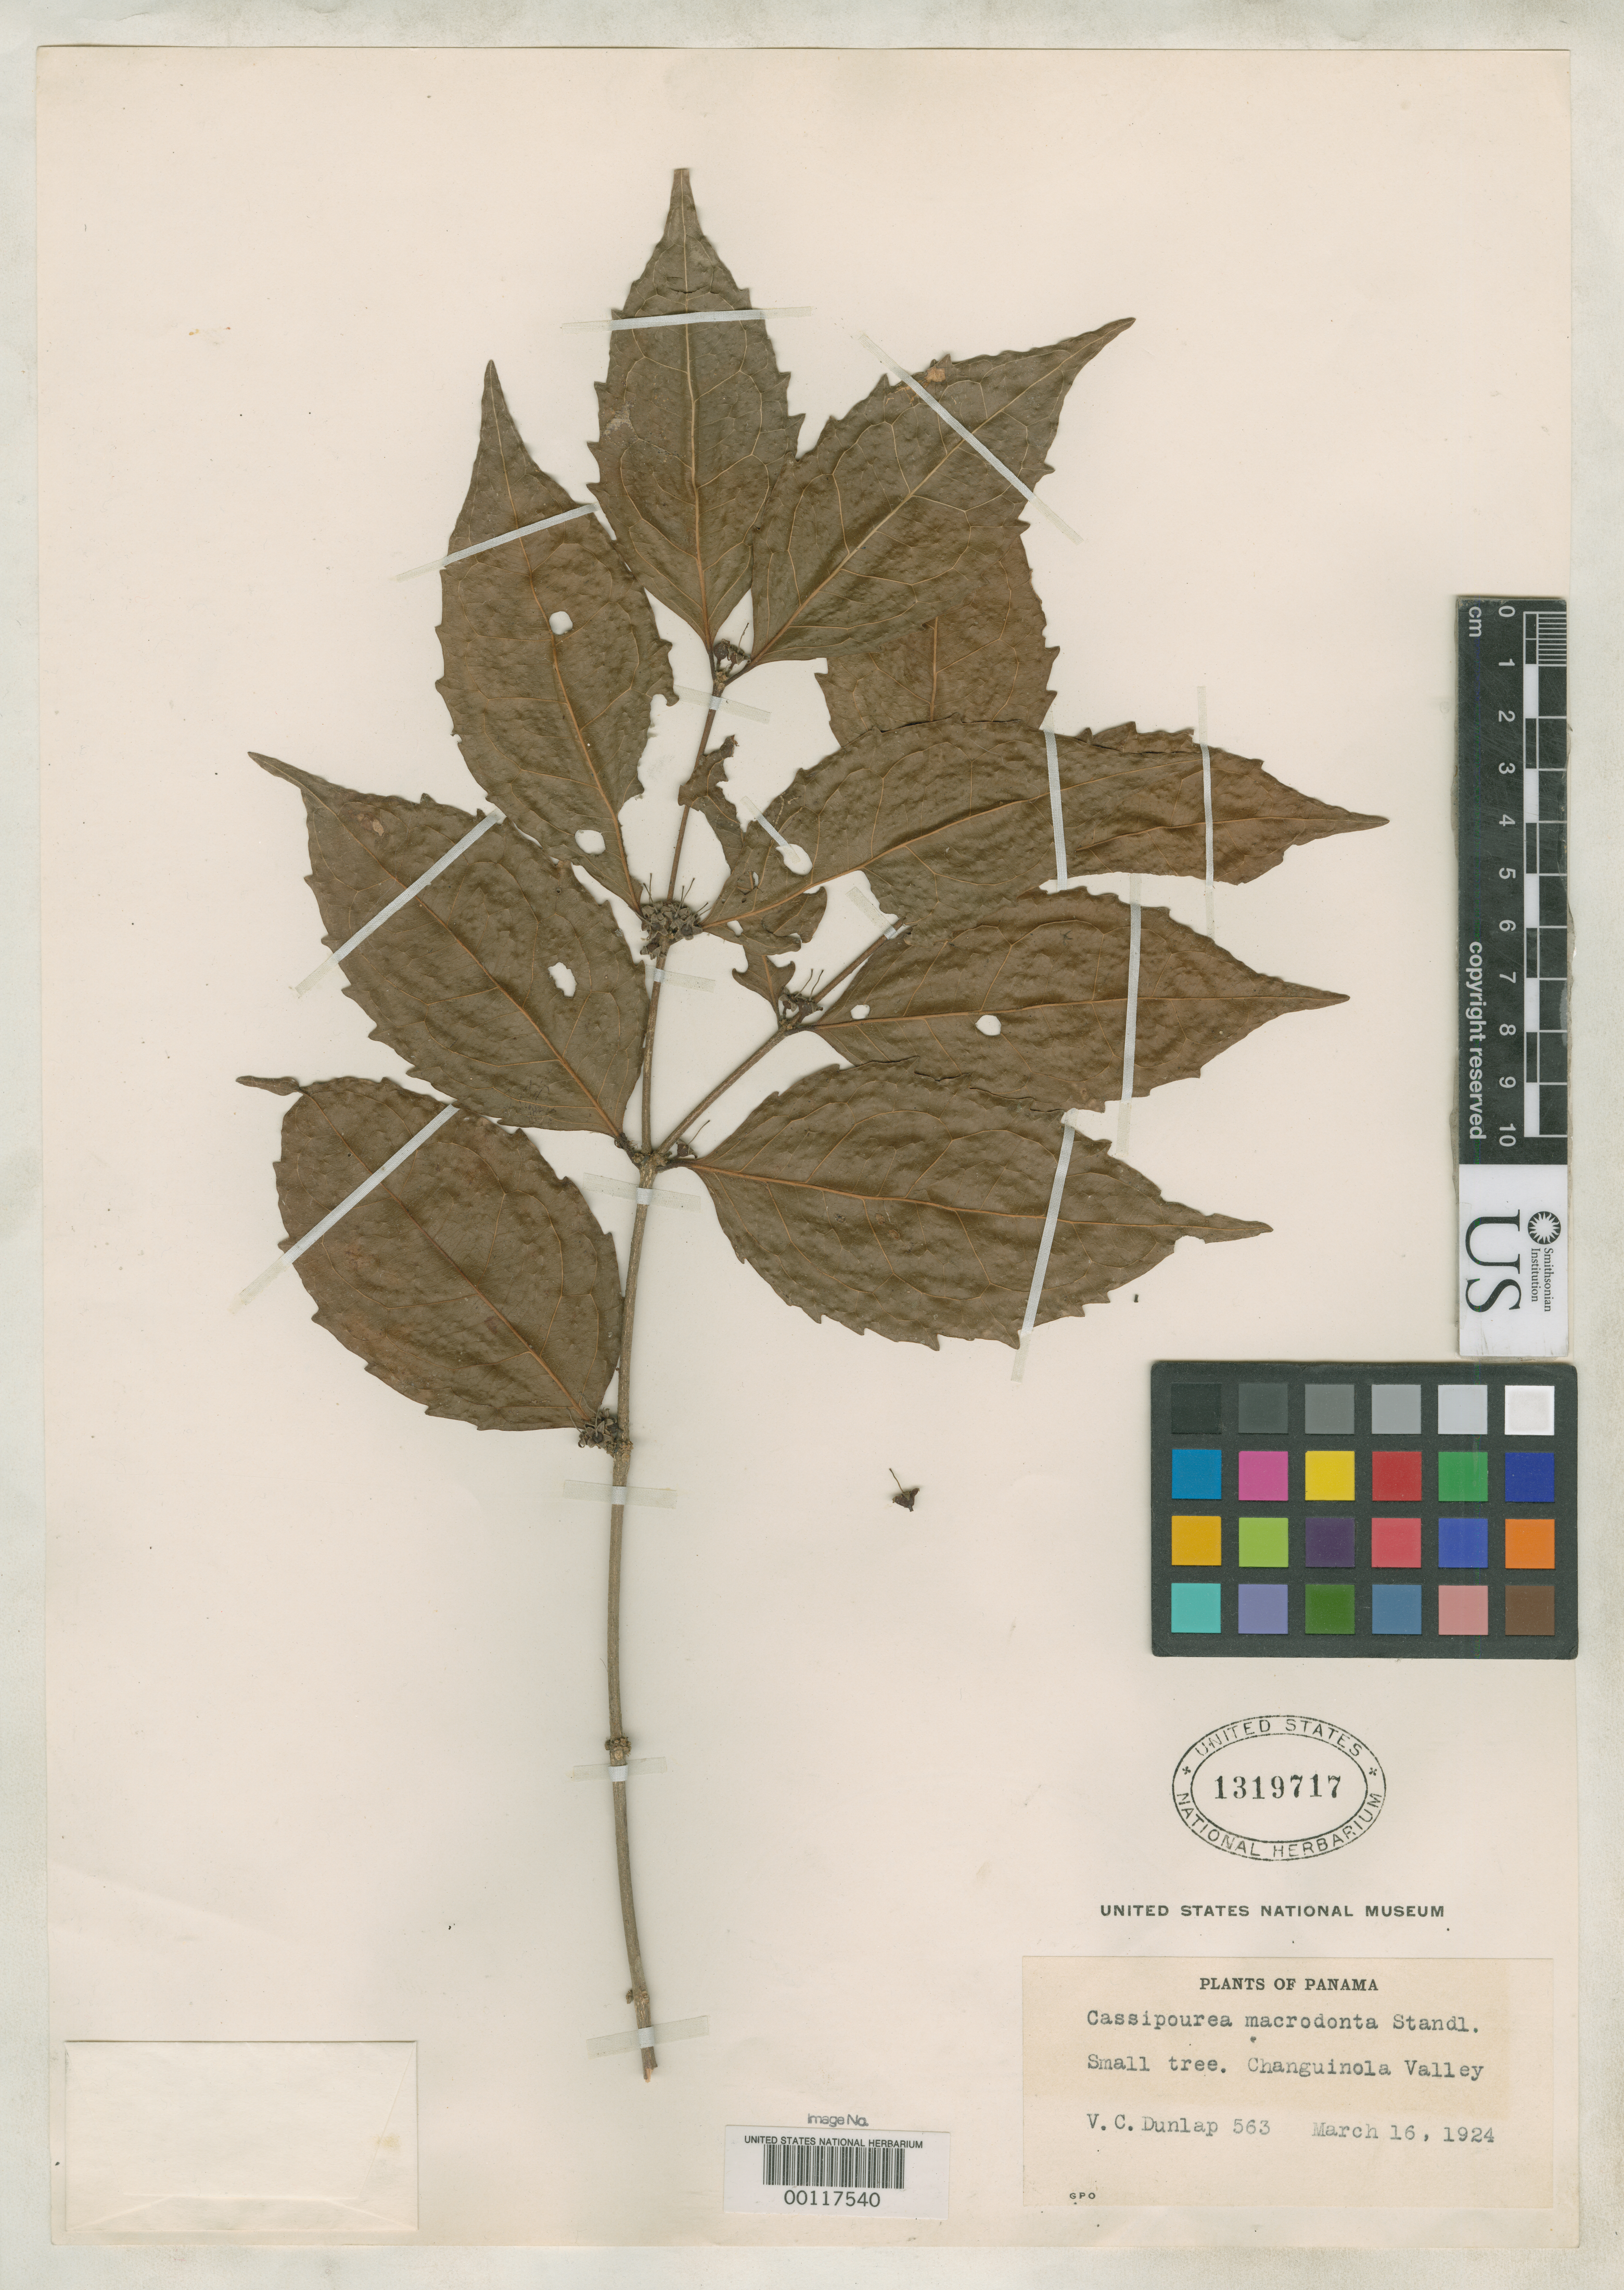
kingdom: Plantae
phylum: Tracheophyta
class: Magnoliopsida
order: Malpighiales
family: Rhizophoraceae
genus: Cassipourea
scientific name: Cassipourea macrodonta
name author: Standl.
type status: Isotype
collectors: V. C. Dunlap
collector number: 563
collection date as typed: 16 Mar 1924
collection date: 1924-03-16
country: Panama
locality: Changuinola Valley.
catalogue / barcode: US 1319717